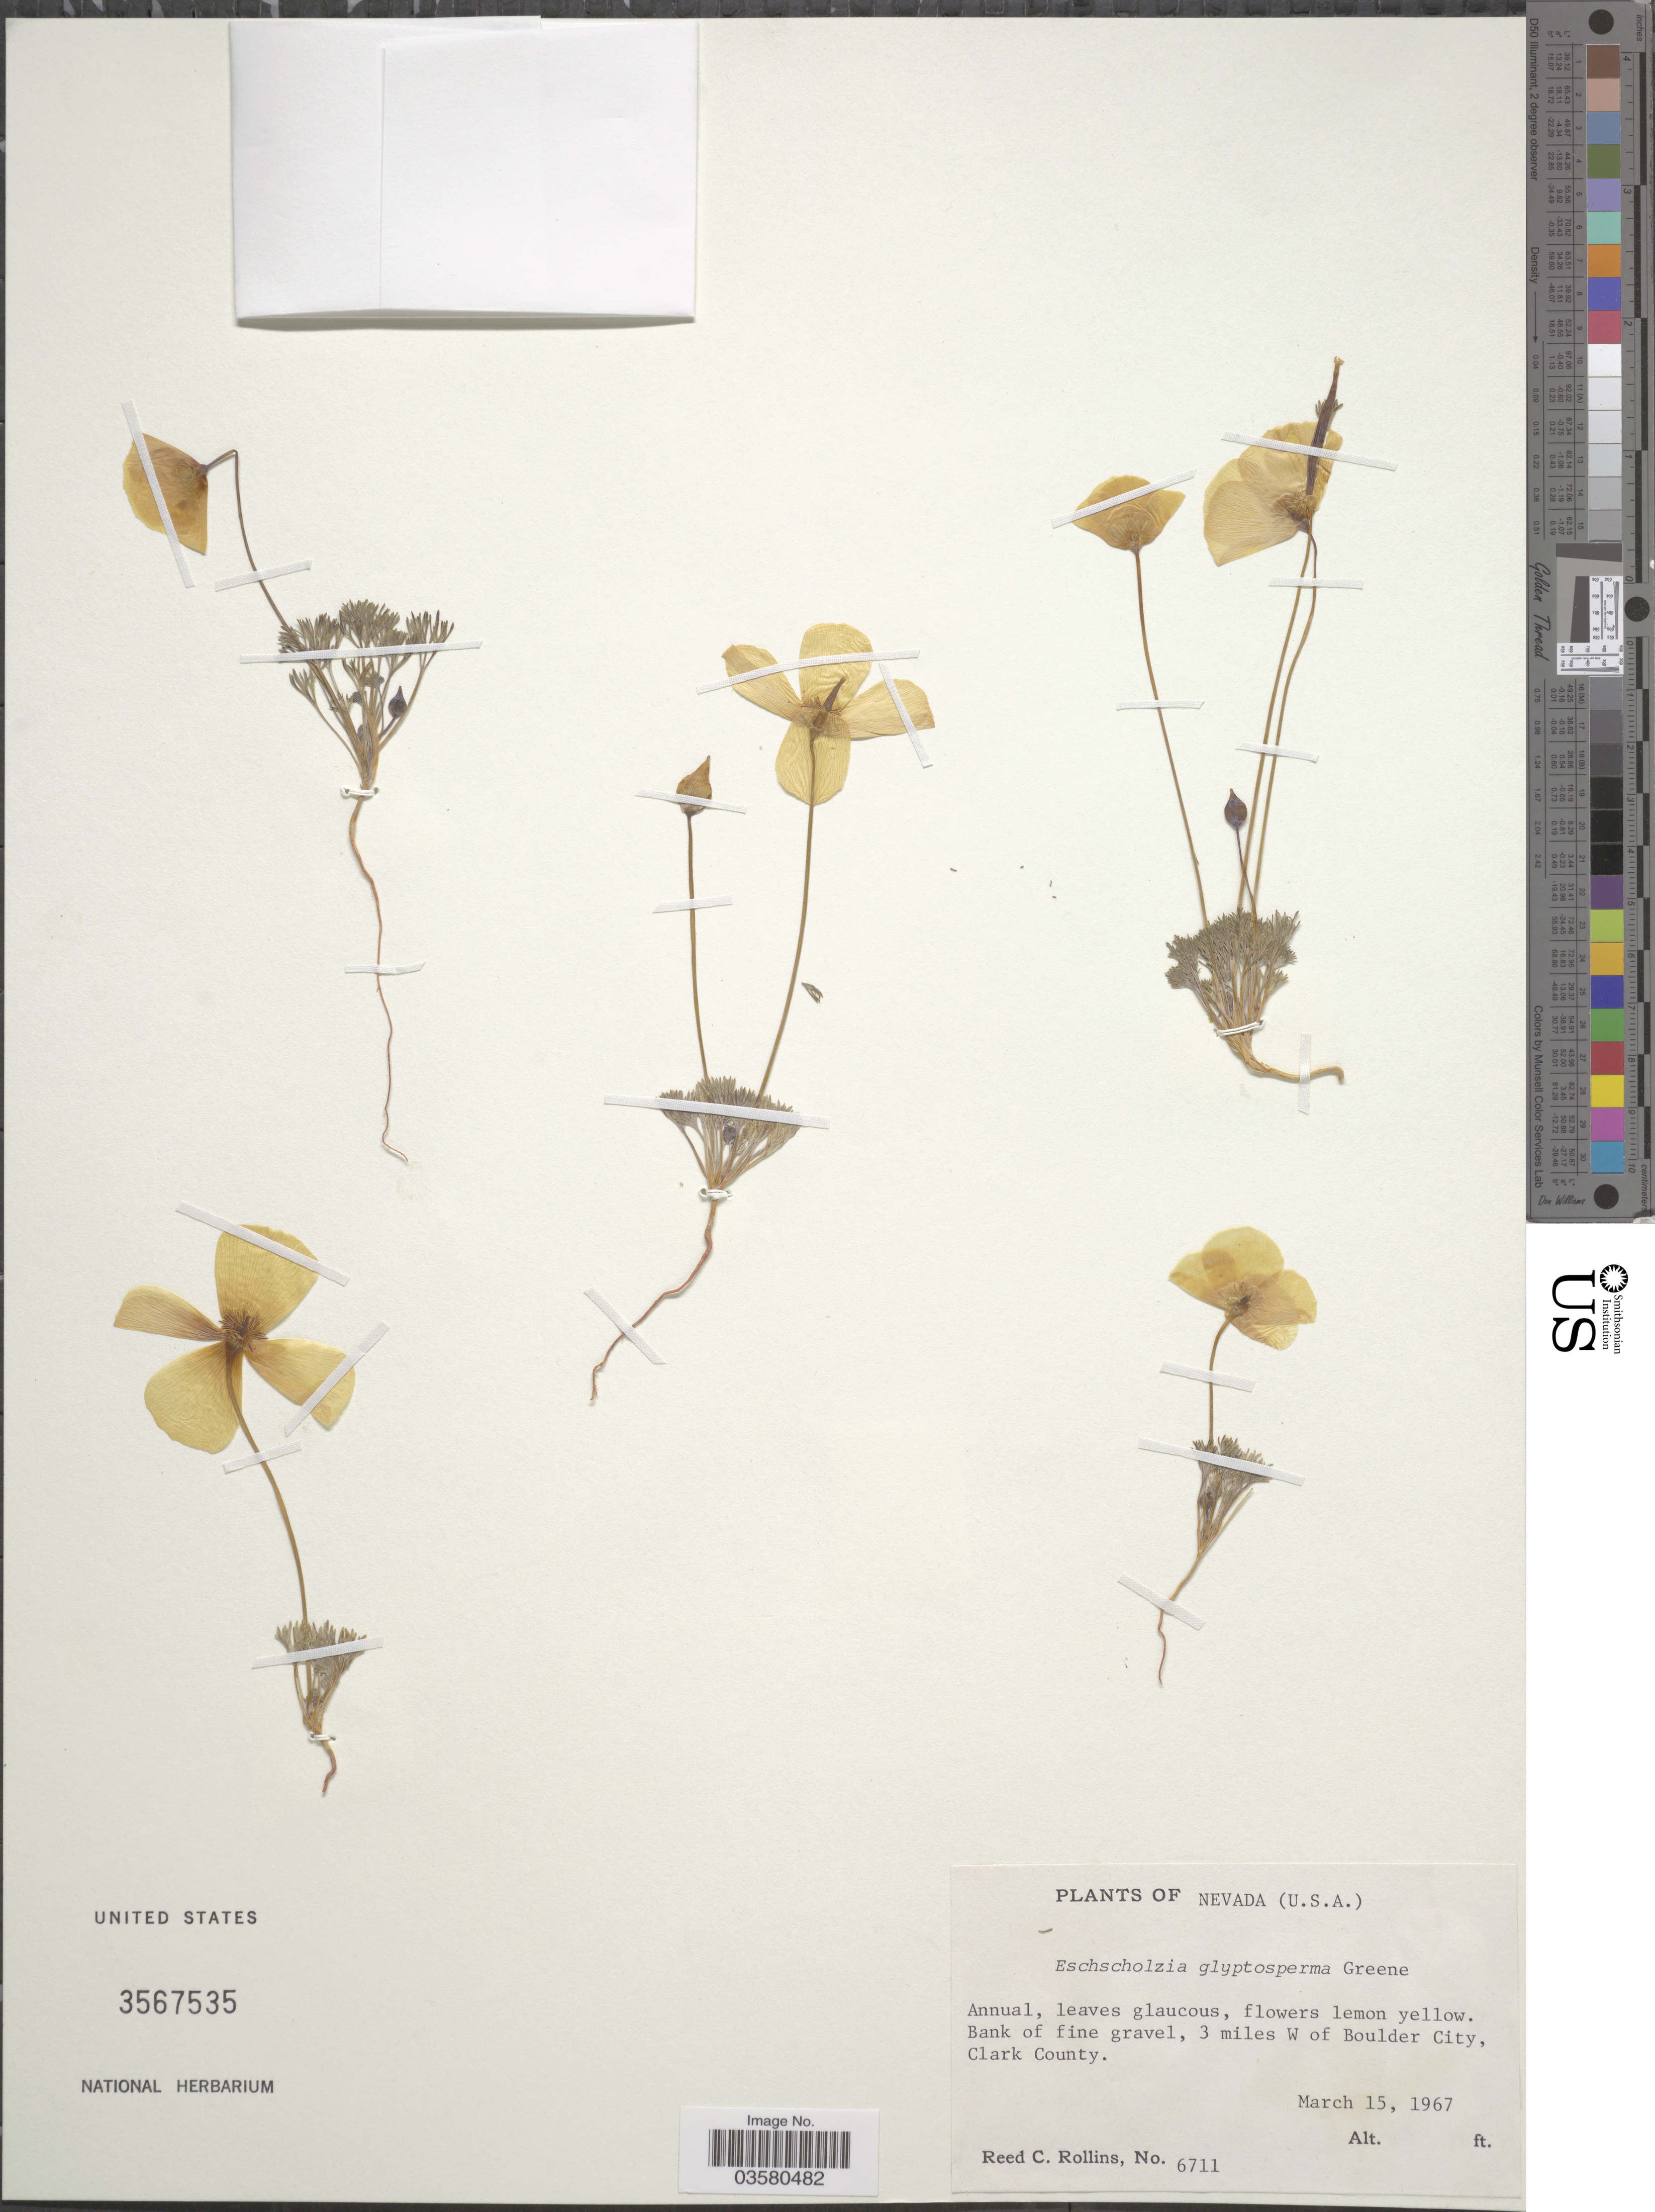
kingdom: Plantae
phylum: Tracheophyta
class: Magnoliopsida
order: Ranunculales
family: Papaveraceae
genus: Eschscholzia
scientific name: Eschscholzia glyptosperma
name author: Greene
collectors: R. C. Rollins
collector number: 6711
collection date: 1967-03-15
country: United States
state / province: Nevada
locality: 3 miles W of Boulder City, Clark County.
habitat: bank of fine gravel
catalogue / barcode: US 3567535